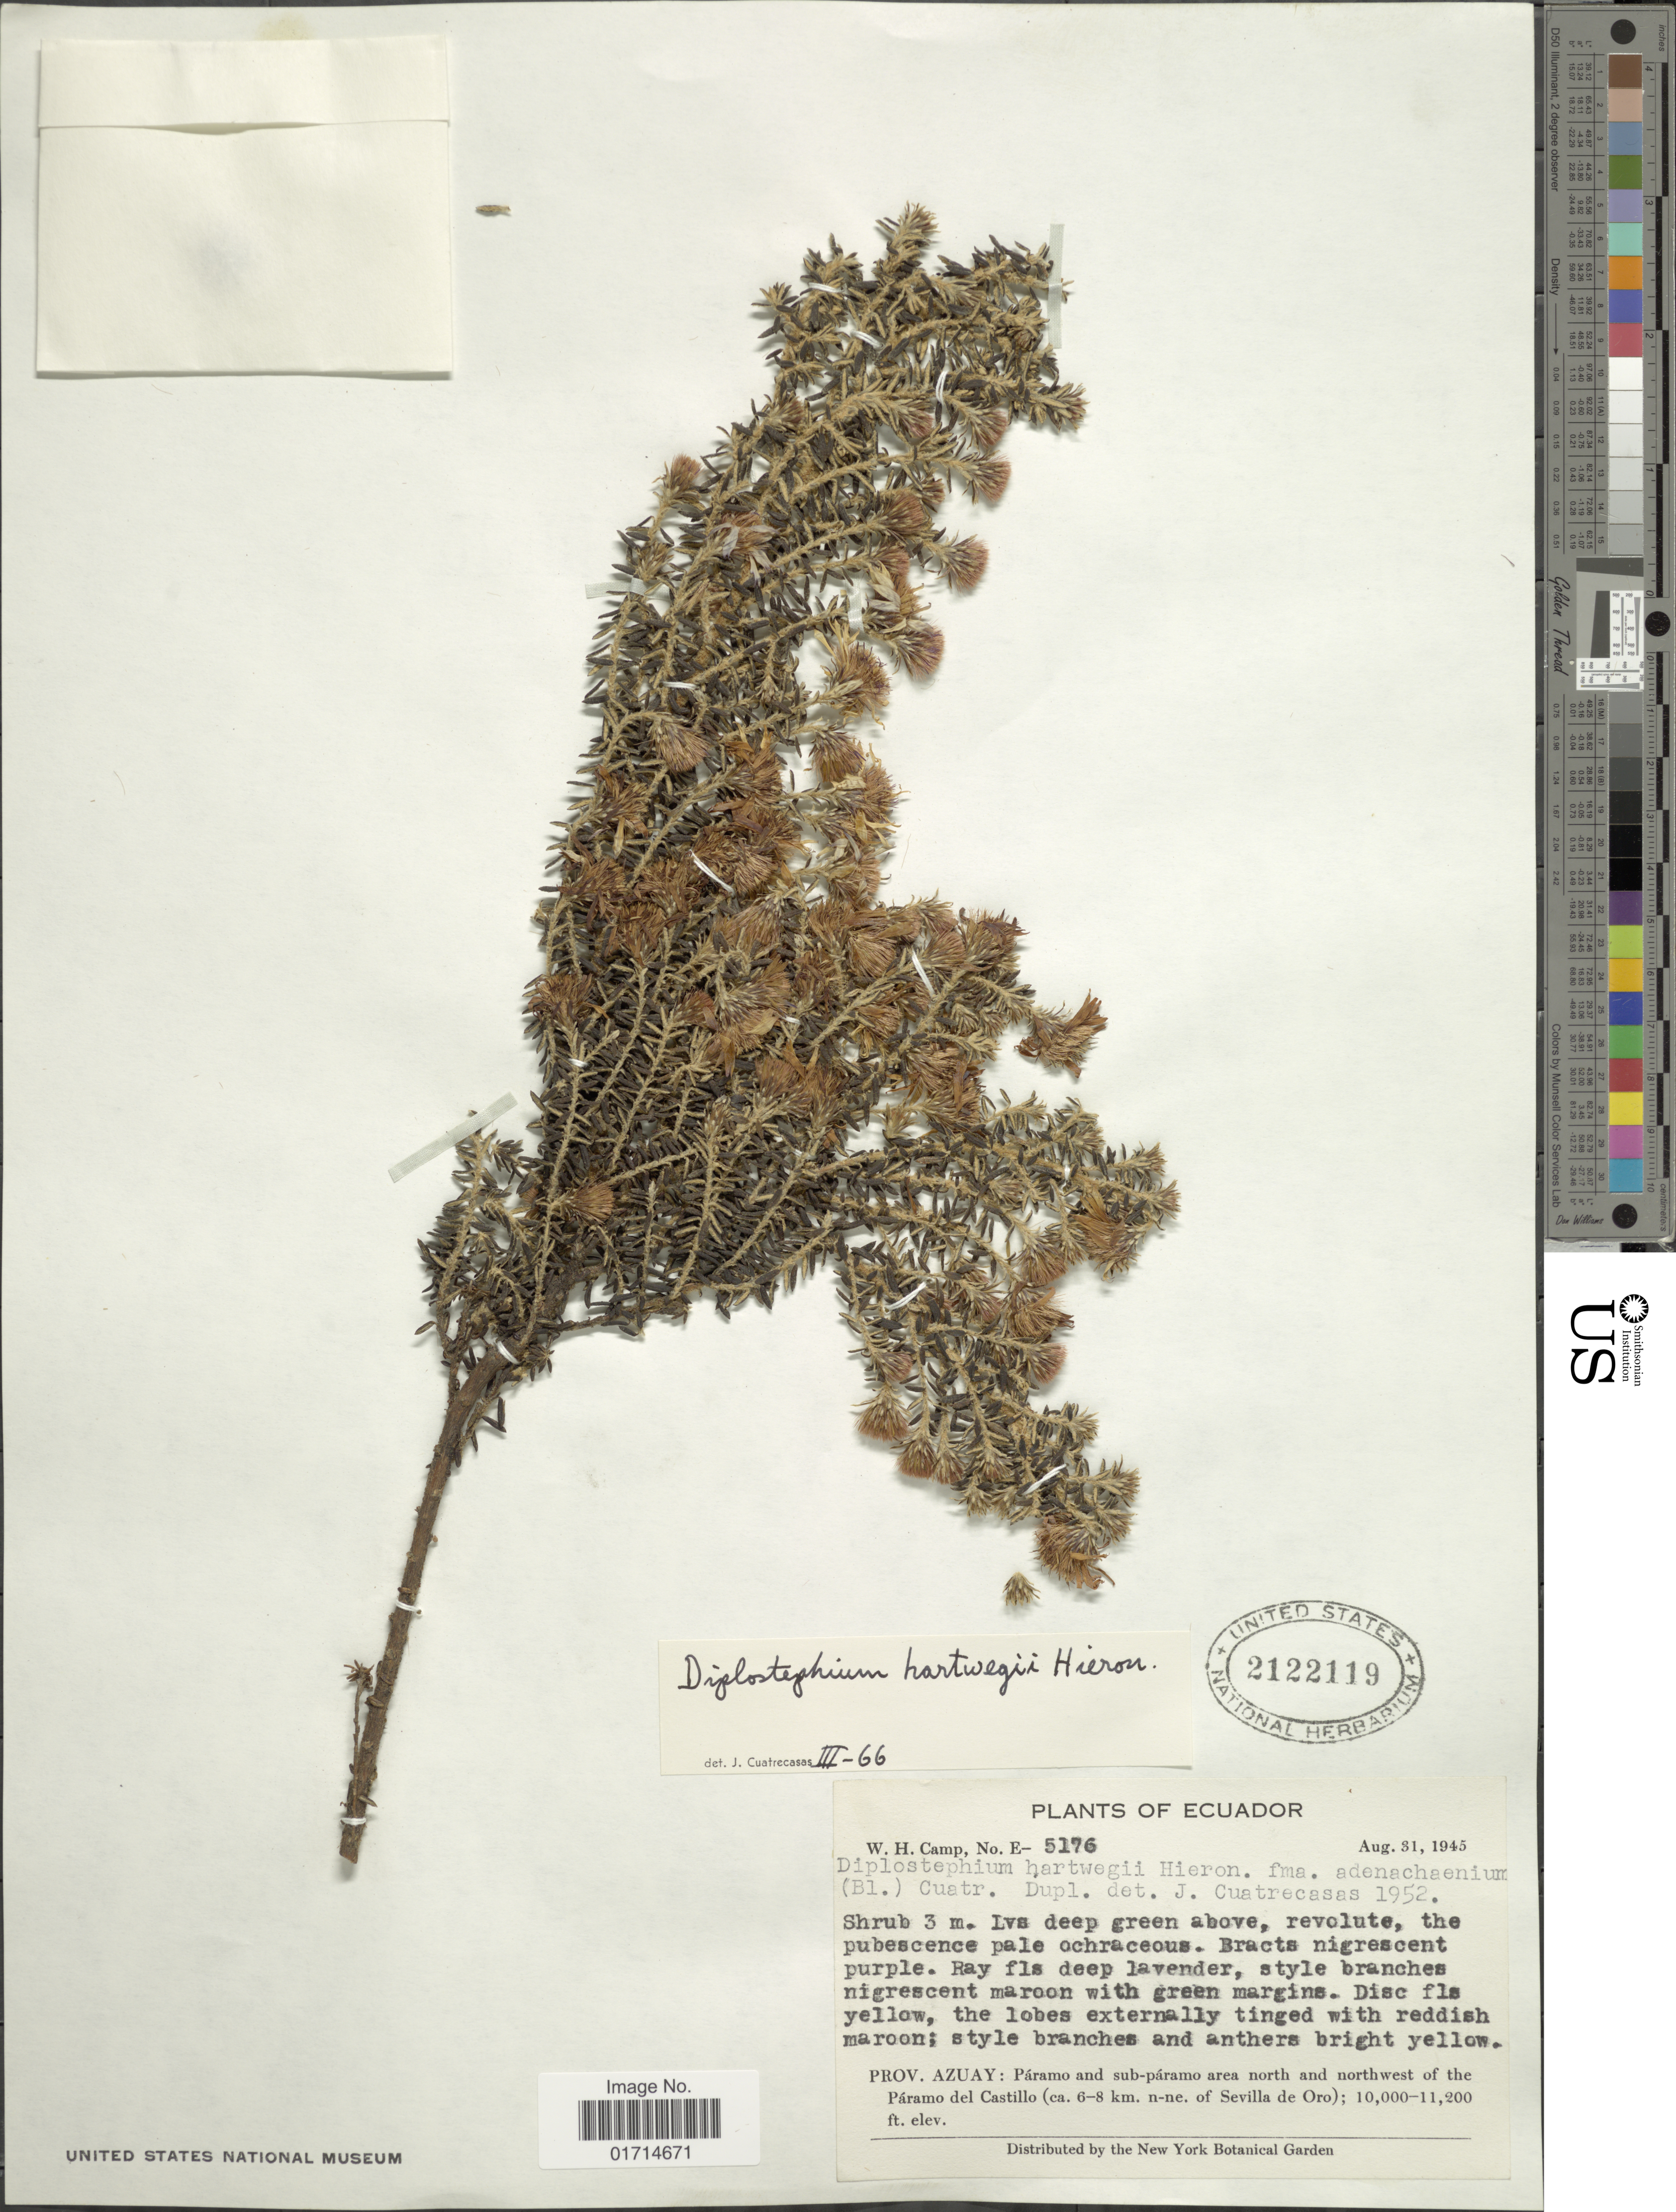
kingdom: Plantae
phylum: Tracheophyta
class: Magnoliopsida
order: Asterales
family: Asteraceae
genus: Diplostephium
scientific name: Diplostephium hartwegii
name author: Hieron.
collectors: W. H. Camp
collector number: E-5176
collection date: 1945-08-31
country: Ecuador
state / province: Azuay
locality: Paramo and sub-paramo area north and northwest of the Paramo del Castillo (ca. 6-8 km. n-ne. of Sevilla de Oro)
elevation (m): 3048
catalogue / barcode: US 2122119